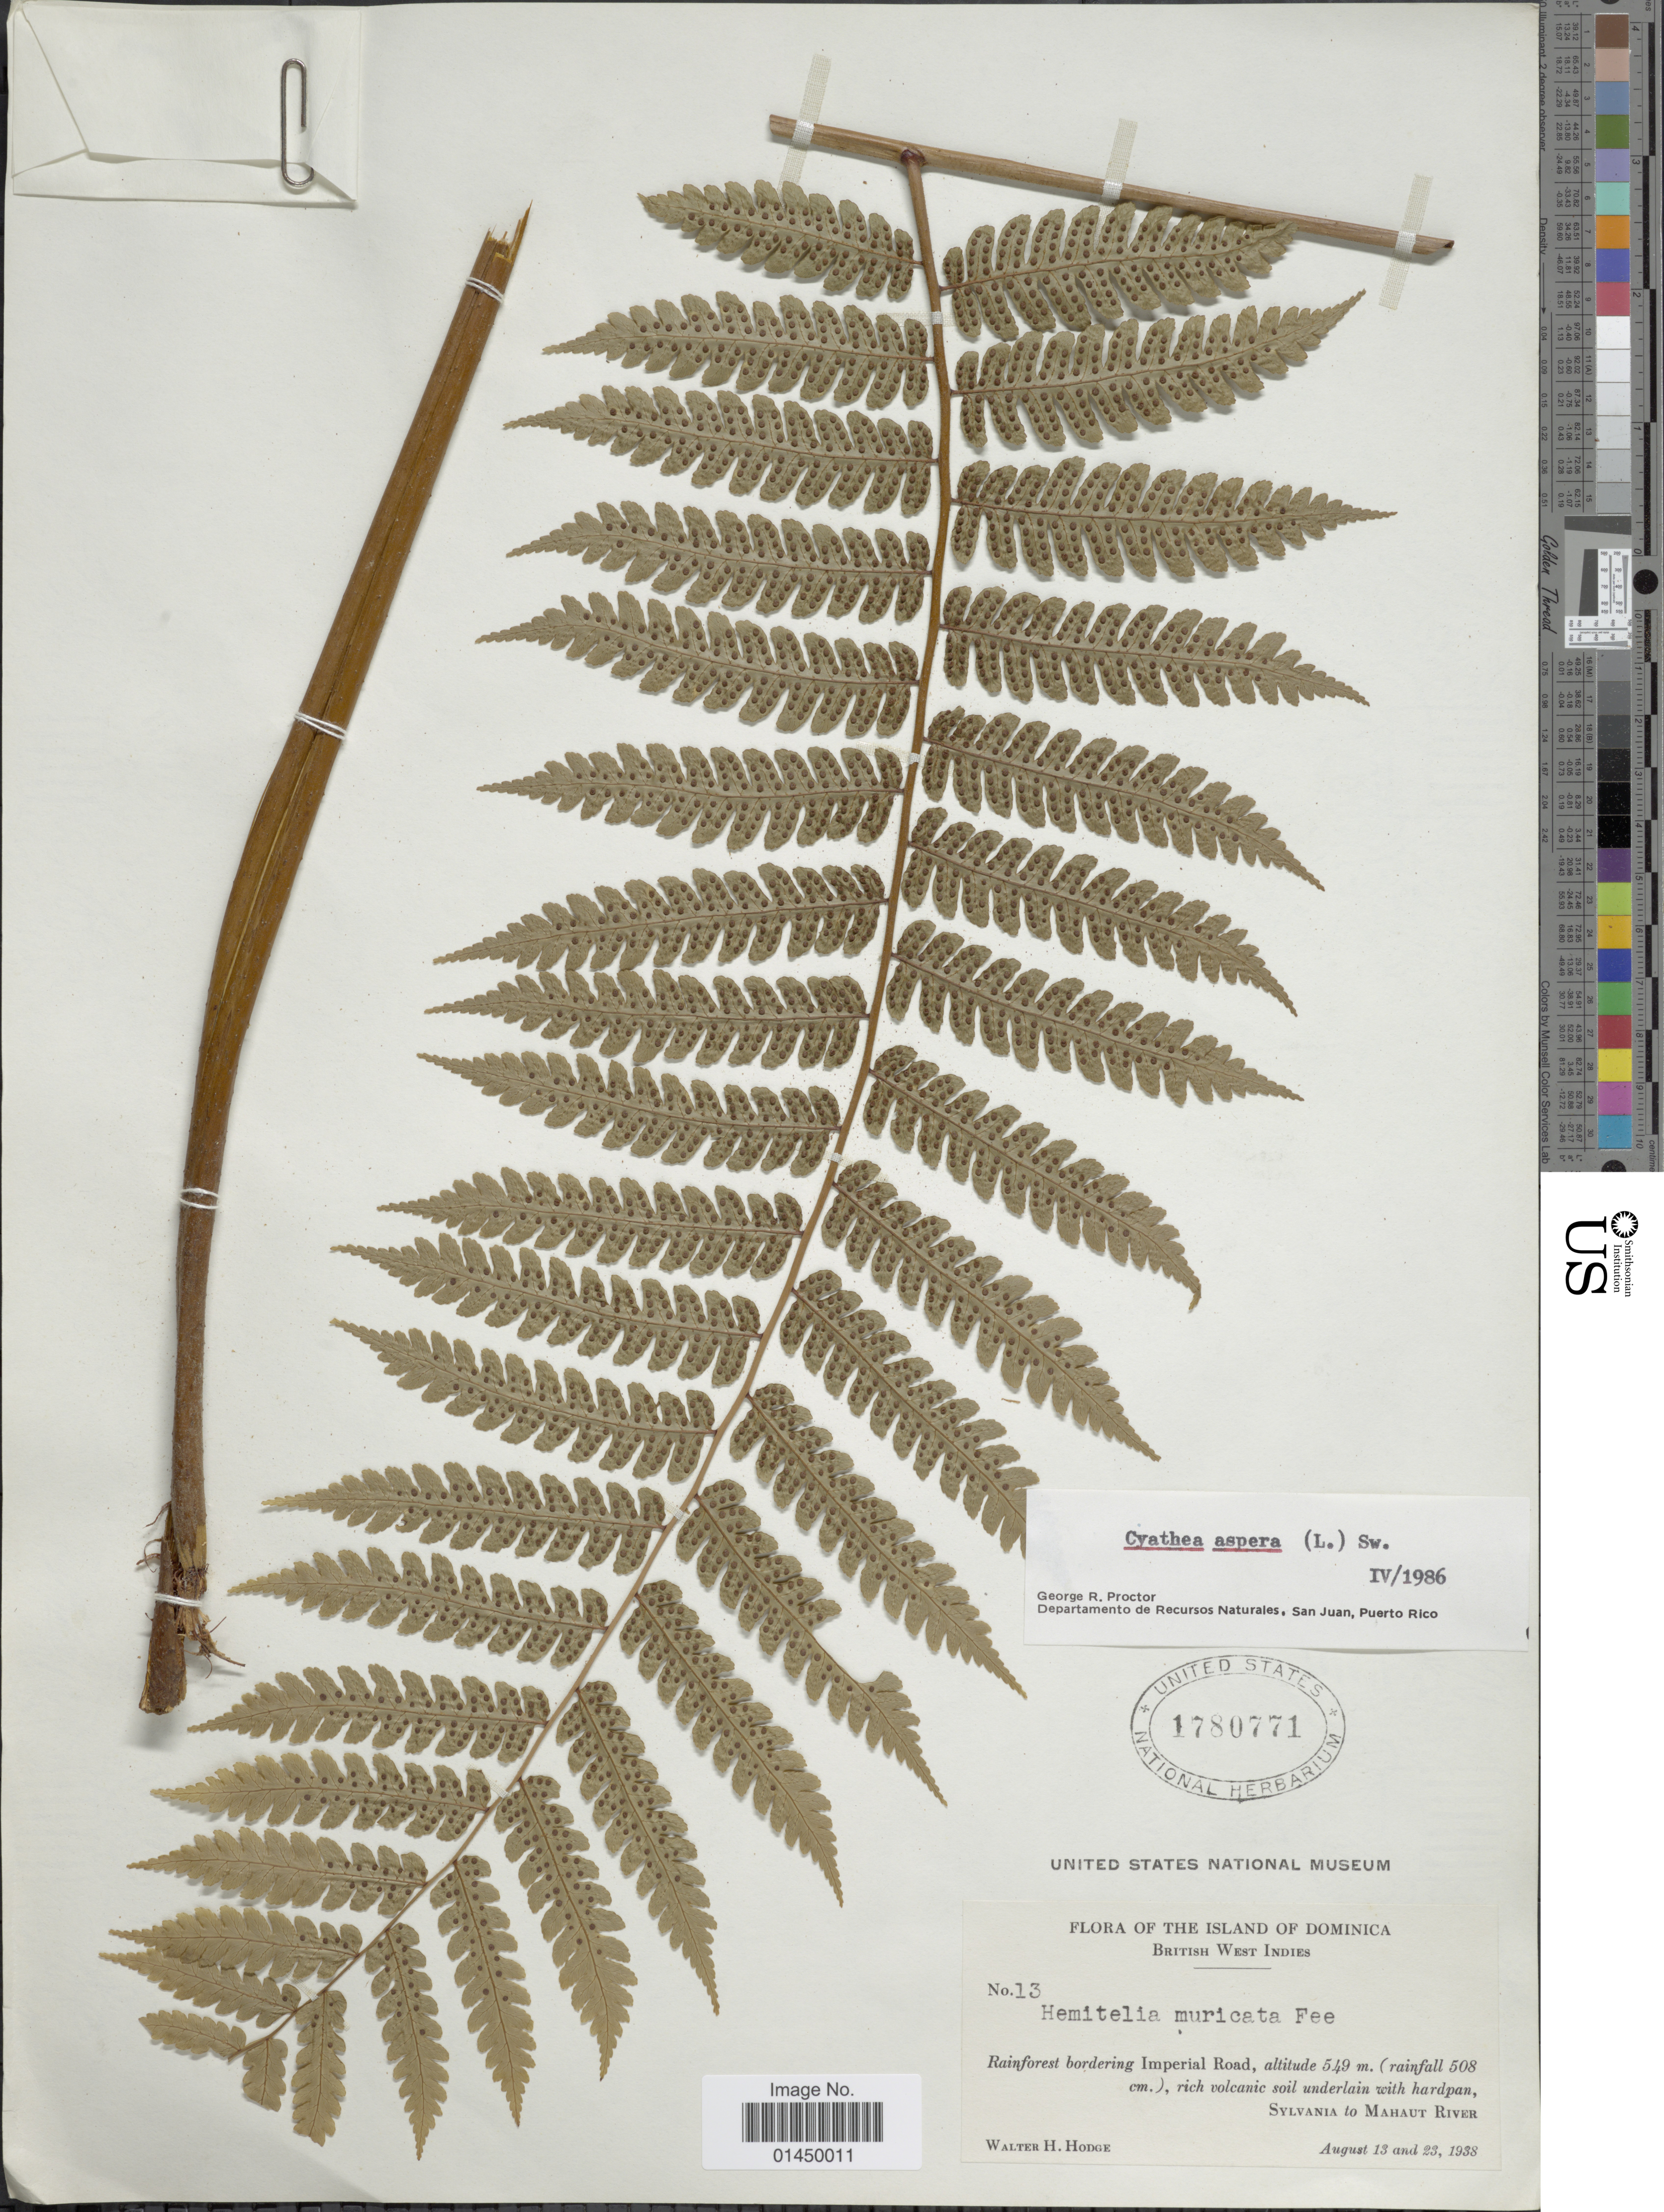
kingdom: Plantae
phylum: Tracheophyta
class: Polypodiopsida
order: Cyatheales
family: Cyatheaceae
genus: Cyathea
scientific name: Cyathea aspera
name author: (L.) Sw.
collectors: W. Hodge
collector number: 13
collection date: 1938-08-13/1938-08-23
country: Dominica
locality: The Island of Dominica, British West Indies, Rainforest bordering Imperial Road, Sylvania to Mahaut River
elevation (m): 549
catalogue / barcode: US 1780771